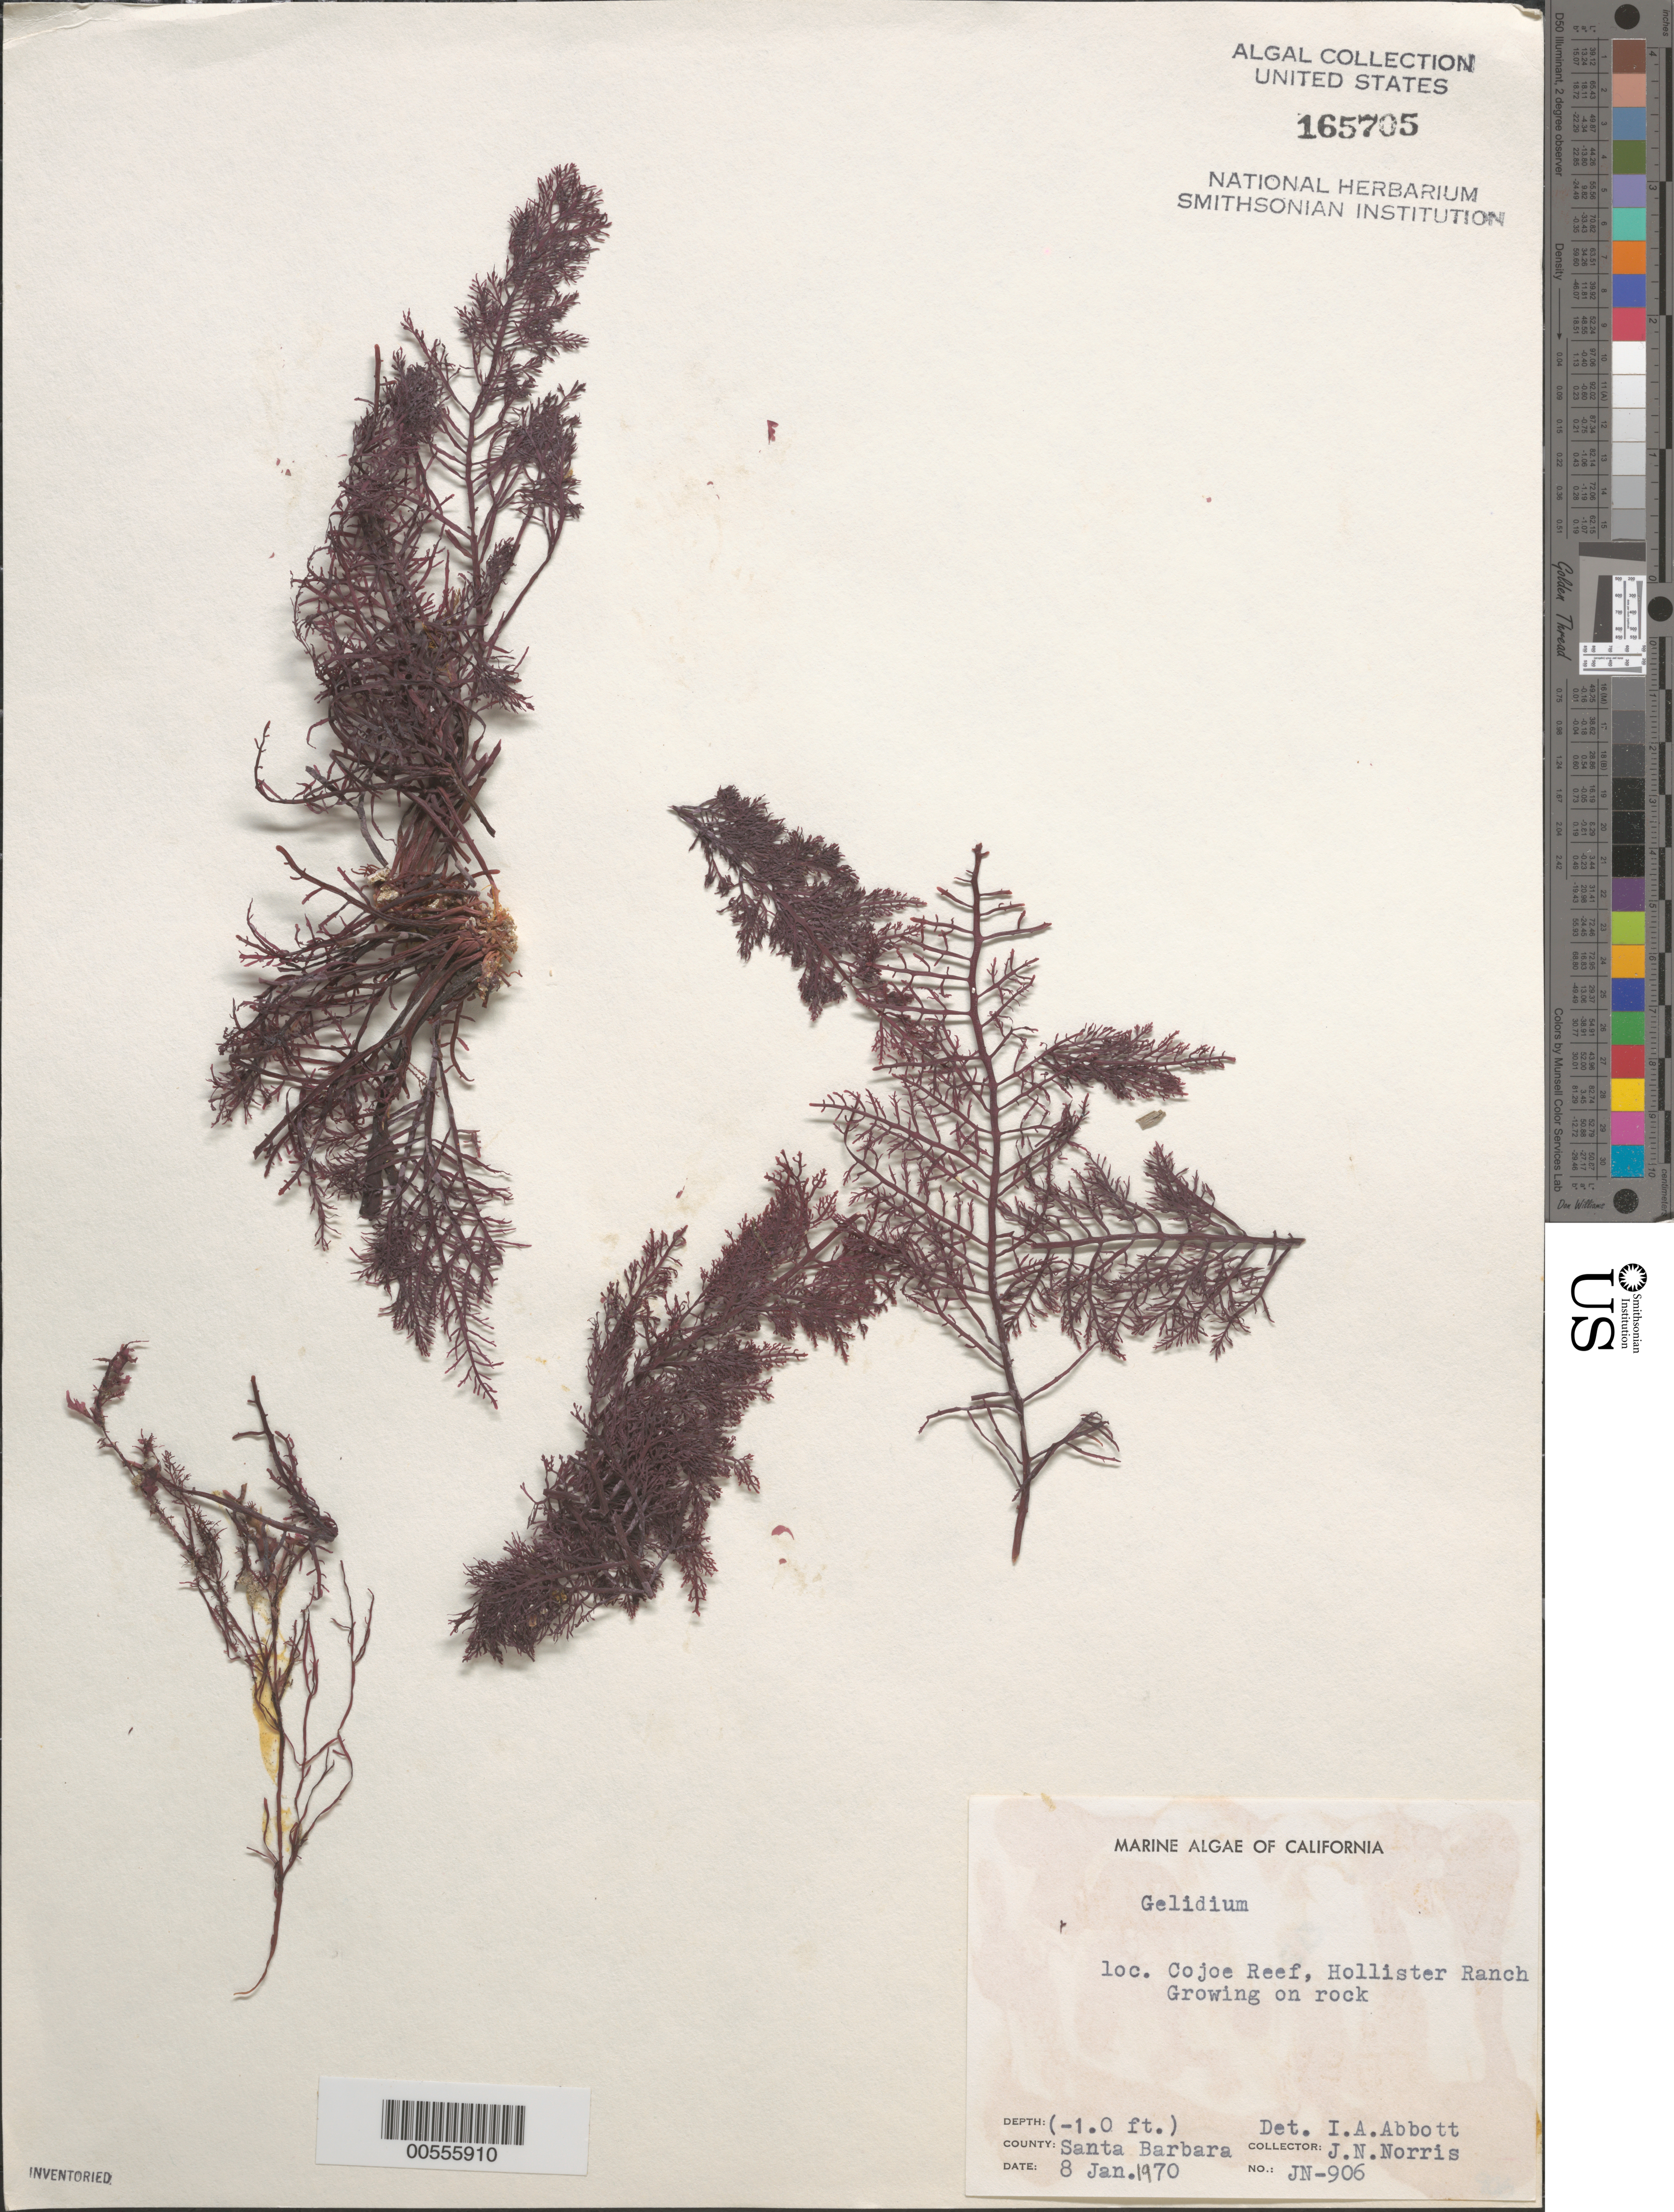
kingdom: Plantae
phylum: Rhodophyta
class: Florideophyceae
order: Gelidiales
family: Gelidiaceae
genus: Gelidium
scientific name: Gelidium sp.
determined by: Abbott, Isabella A.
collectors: J. N. Norris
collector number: JN-906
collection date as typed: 08 Jan 1970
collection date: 1970-01-08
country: United States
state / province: California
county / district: Santa Barbara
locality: Cojo Reef, Hollister Ranch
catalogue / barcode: US 165705